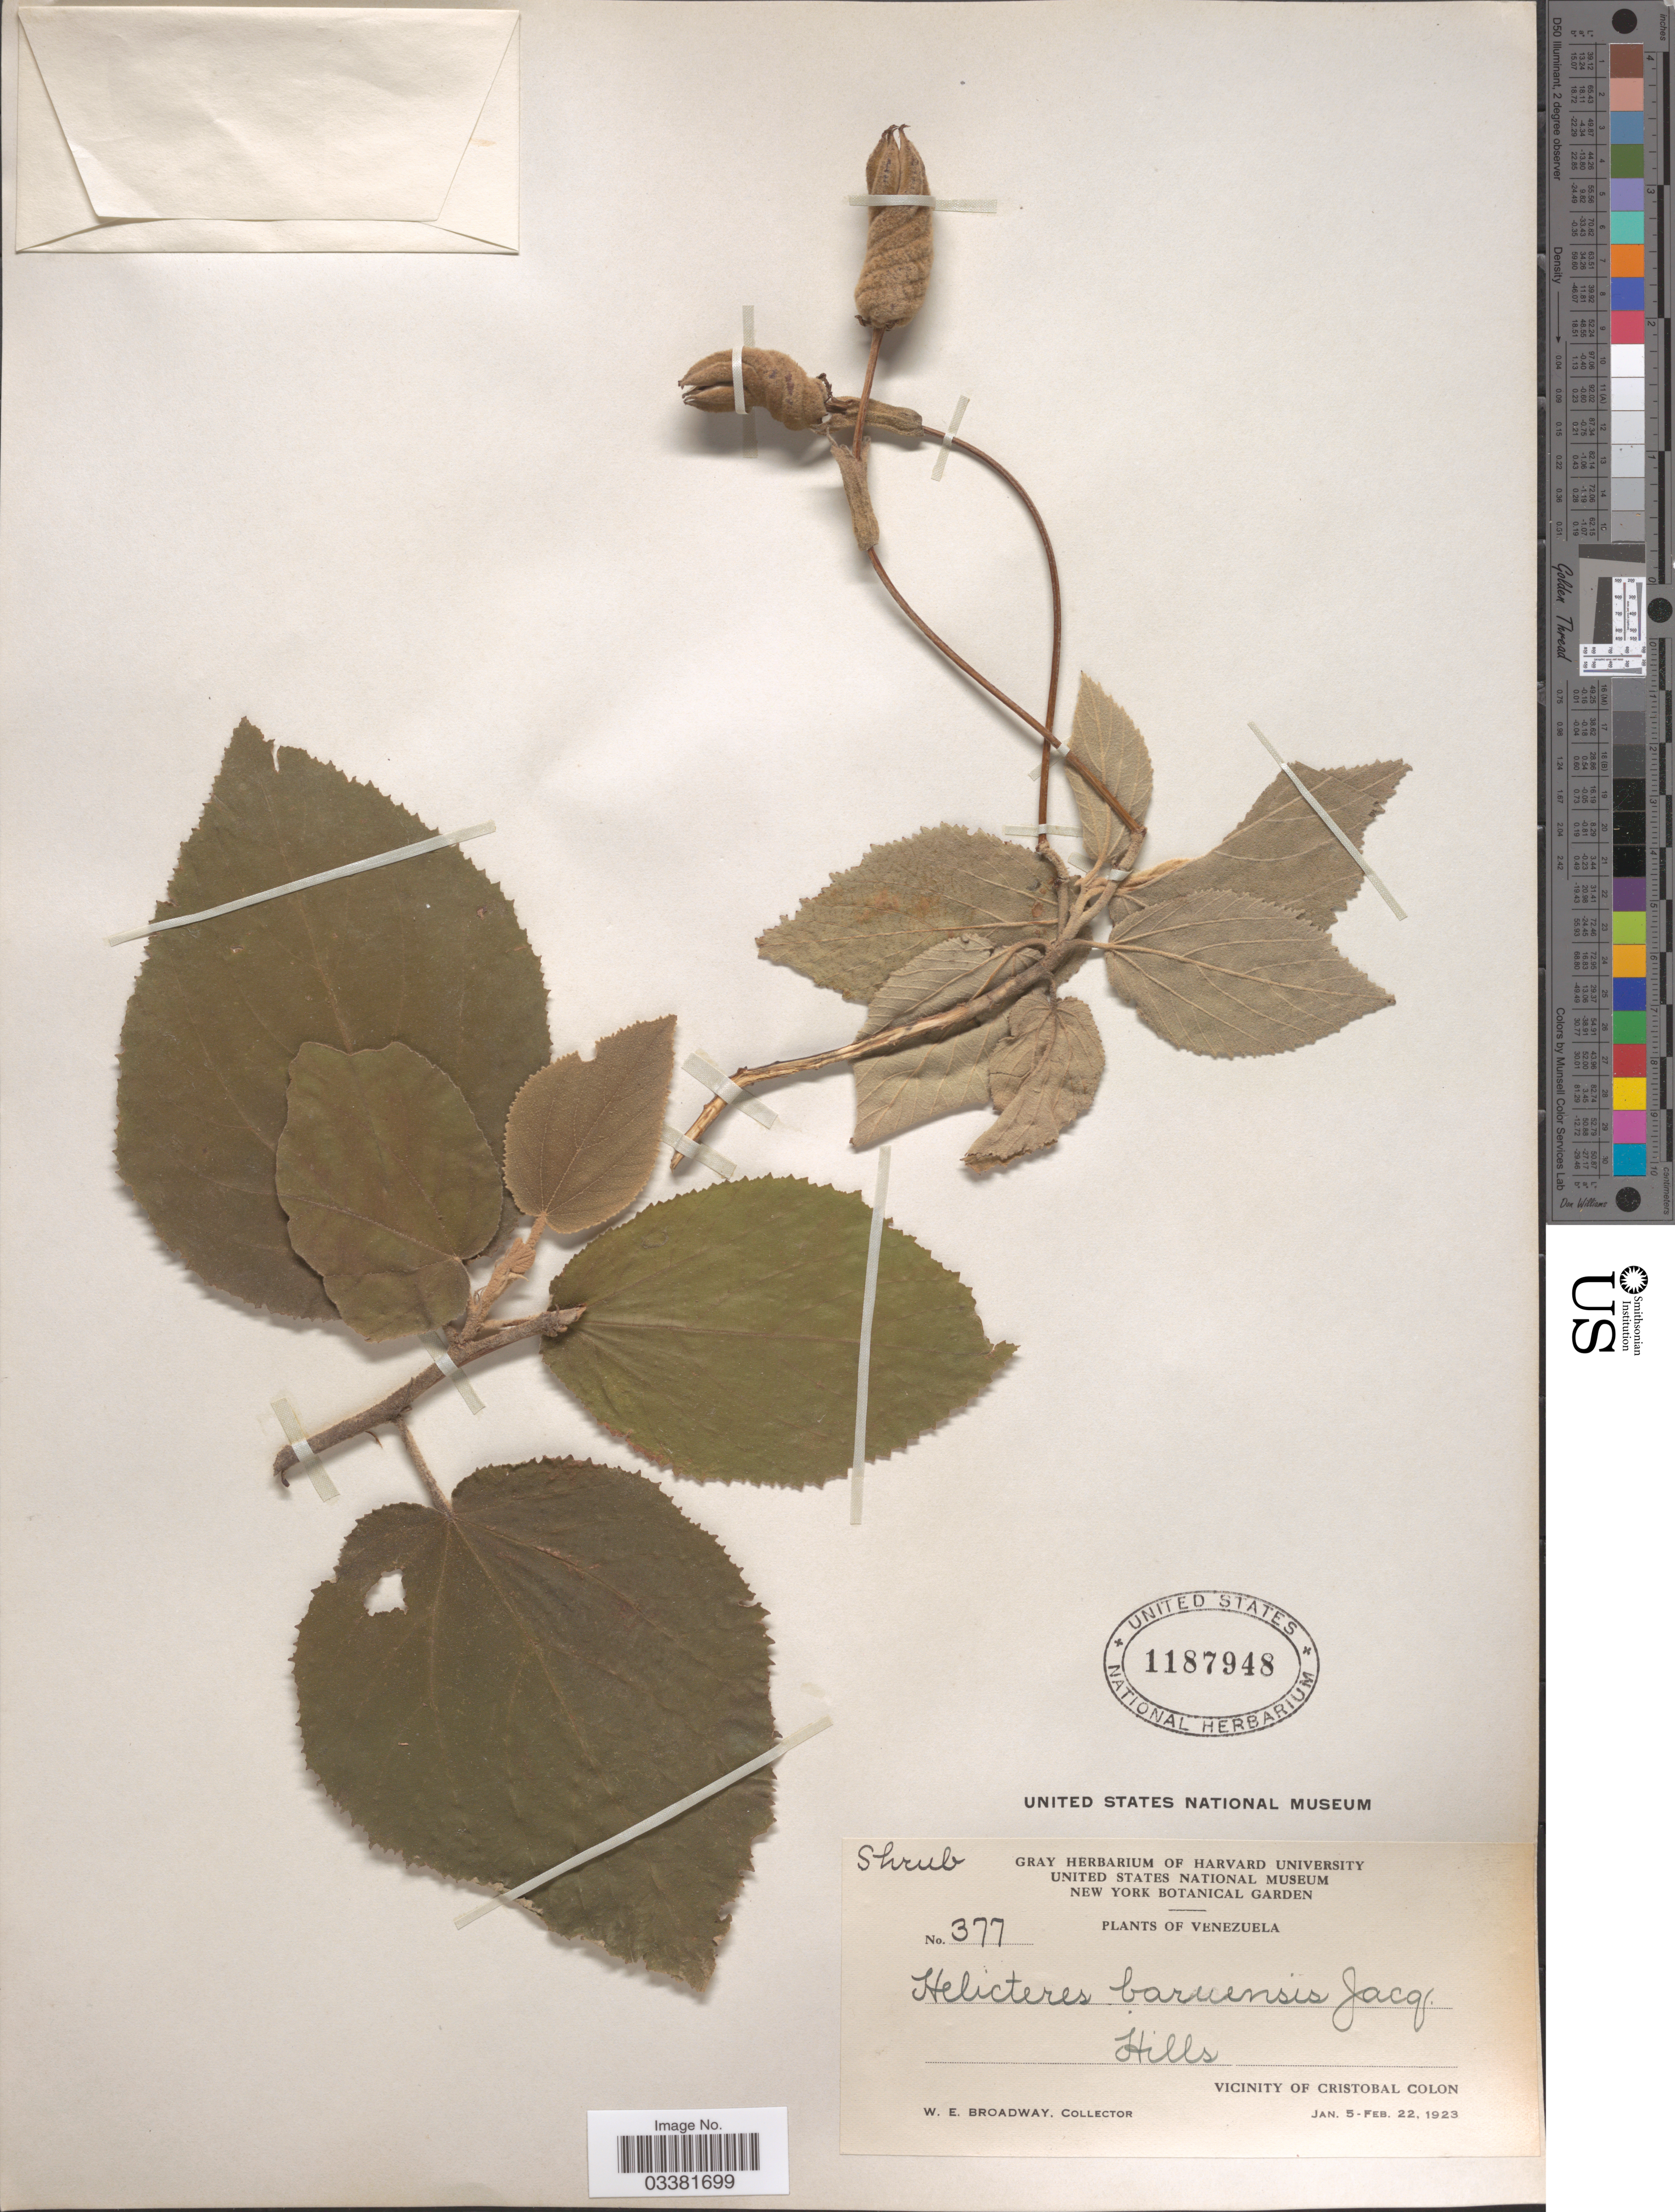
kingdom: Plantae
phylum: Tracheophyta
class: Magnoliopsida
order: Malvales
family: Malvaceae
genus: Helicteres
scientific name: Helicteres baruensis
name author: Jacq.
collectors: W. E. Broadway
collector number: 377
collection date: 1923-01-05/1923-02-22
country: Venezuela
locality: Vicinity of Cristobal Colon.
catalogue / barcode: US 1187948